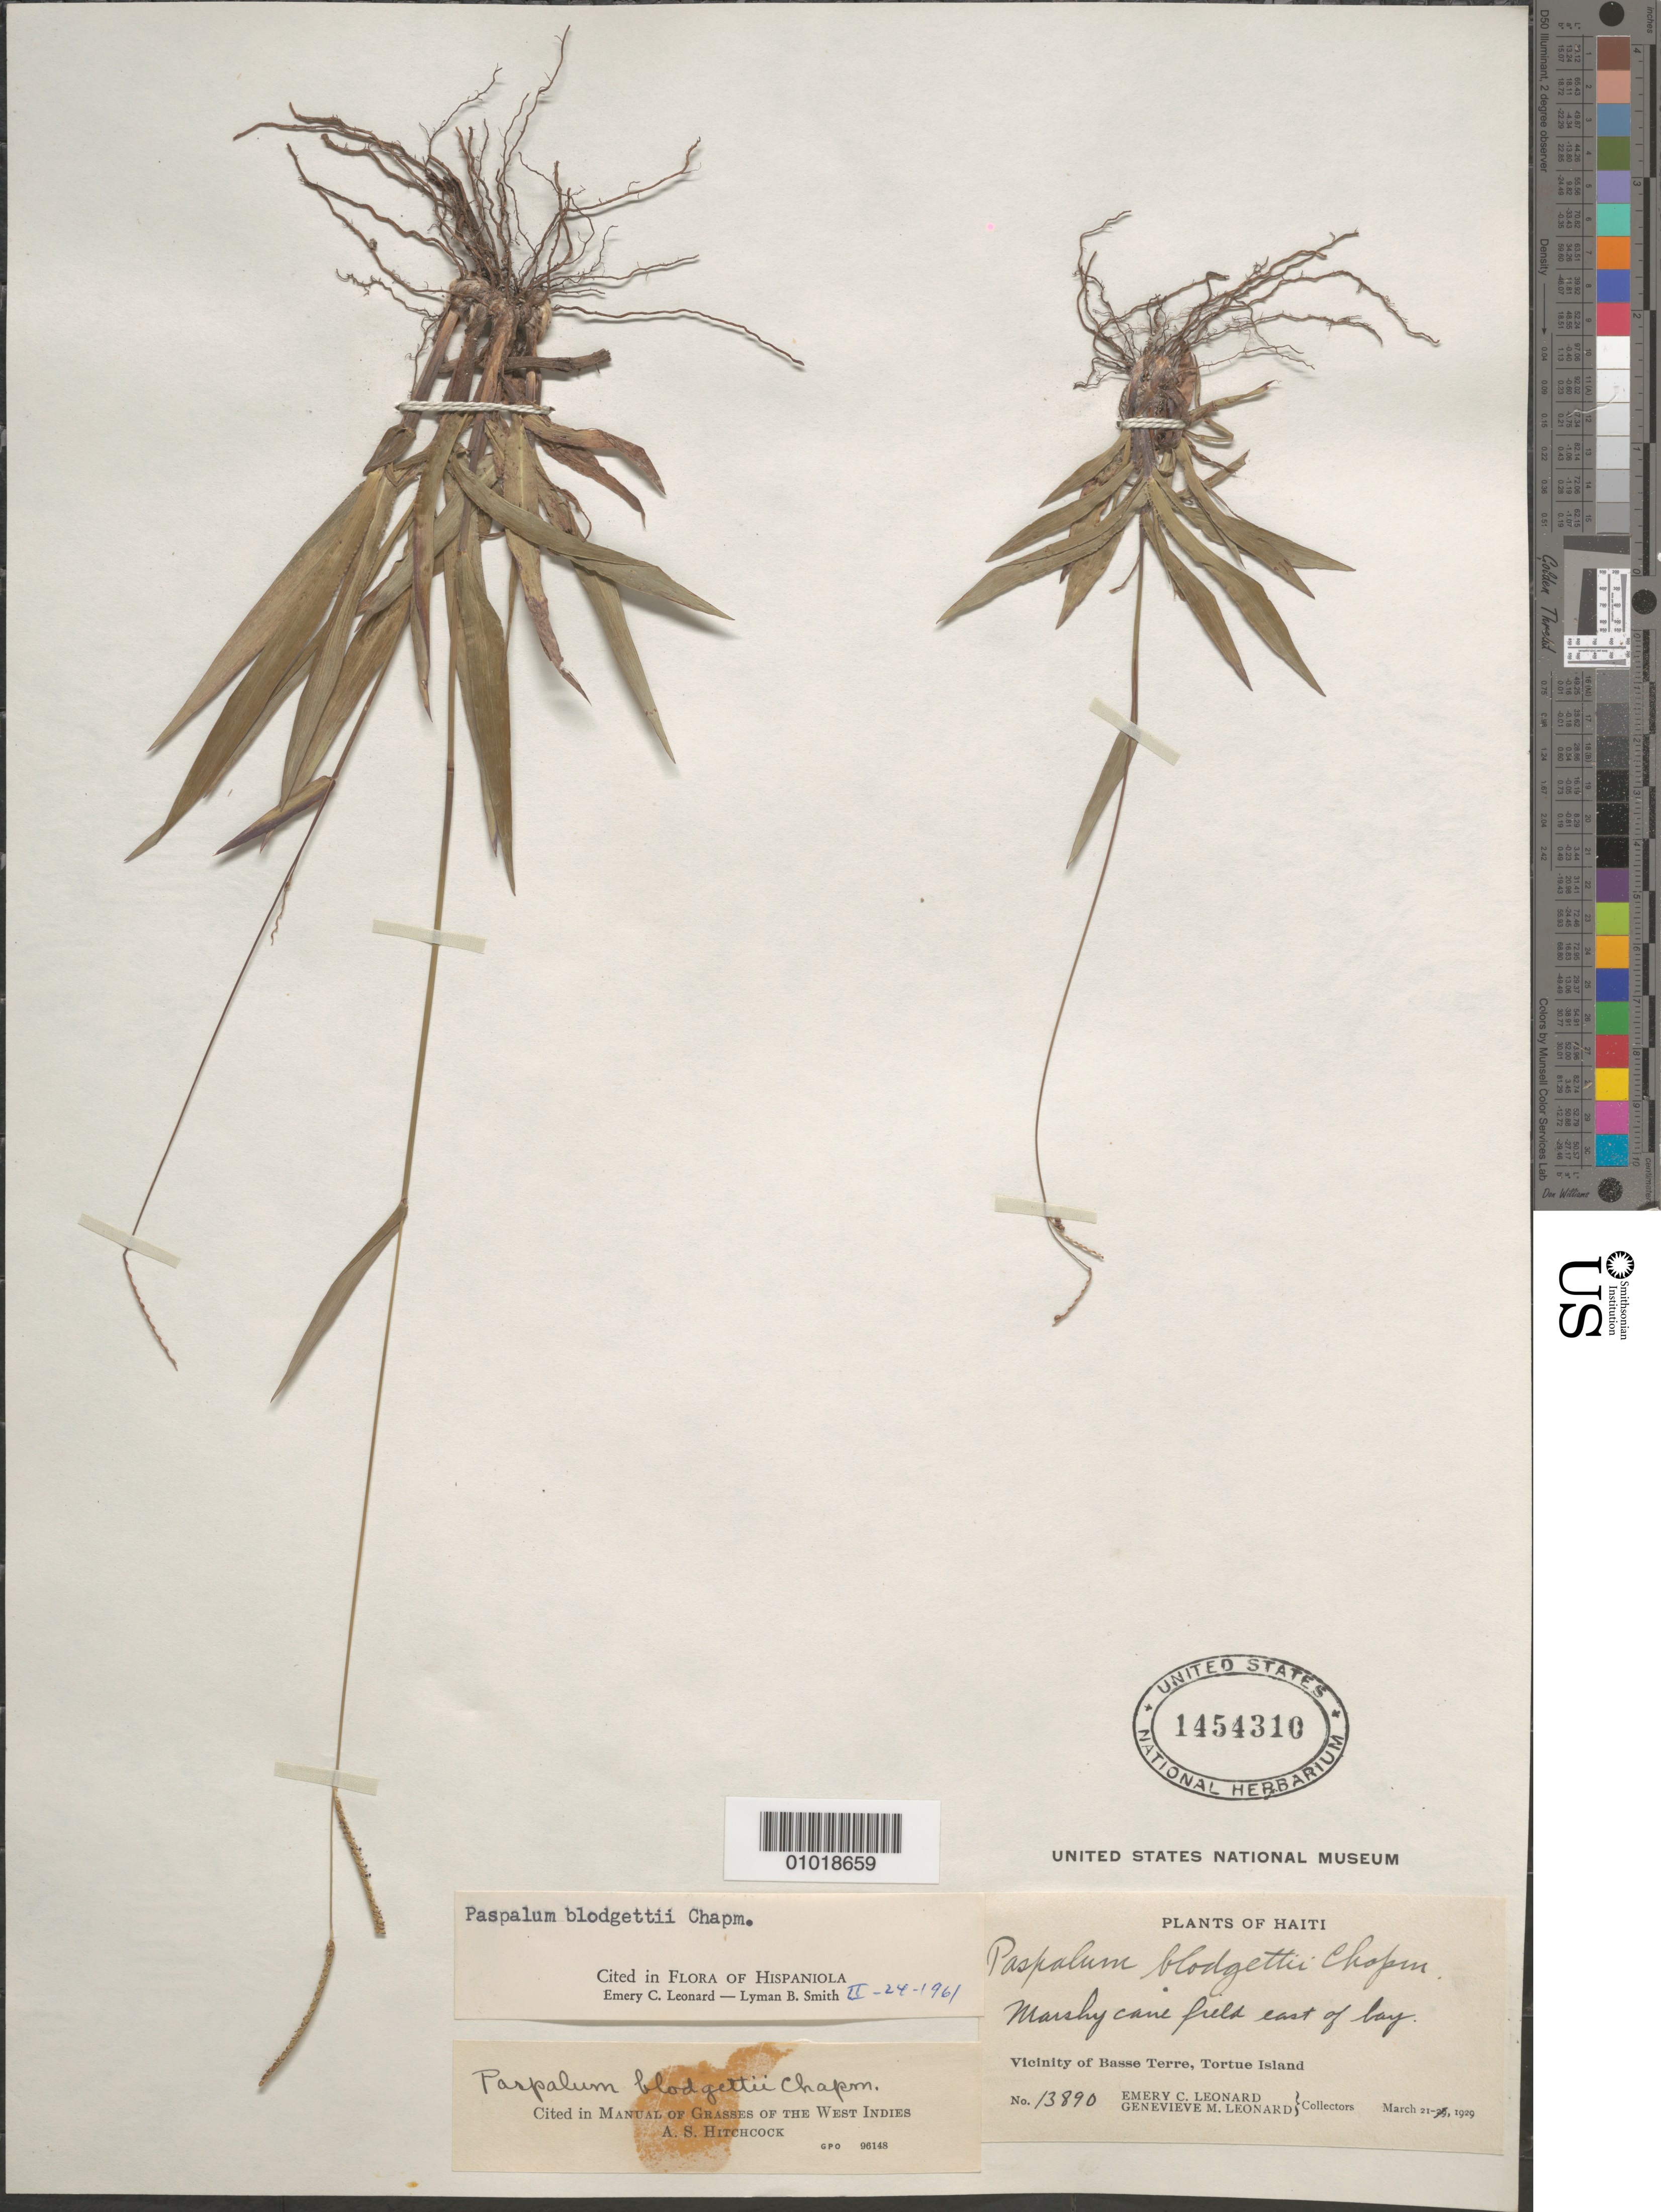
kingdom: Plantae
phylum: Tracheophyta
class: Liliopsida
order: Poales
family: Poaceae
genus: Paspalum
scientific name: Paspalum blodgettii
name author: Chapm.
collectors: E. C. Leonard & G. M. Leonard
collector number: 13890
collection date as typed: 21 Mar 1929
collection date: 1929-03-21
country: Haiti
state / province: Nord-Óuest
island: Île de la Tortue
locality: Marshy cane field E of bay. Vic. of Basse Terre, Tortue Island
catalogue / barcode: US 1454310